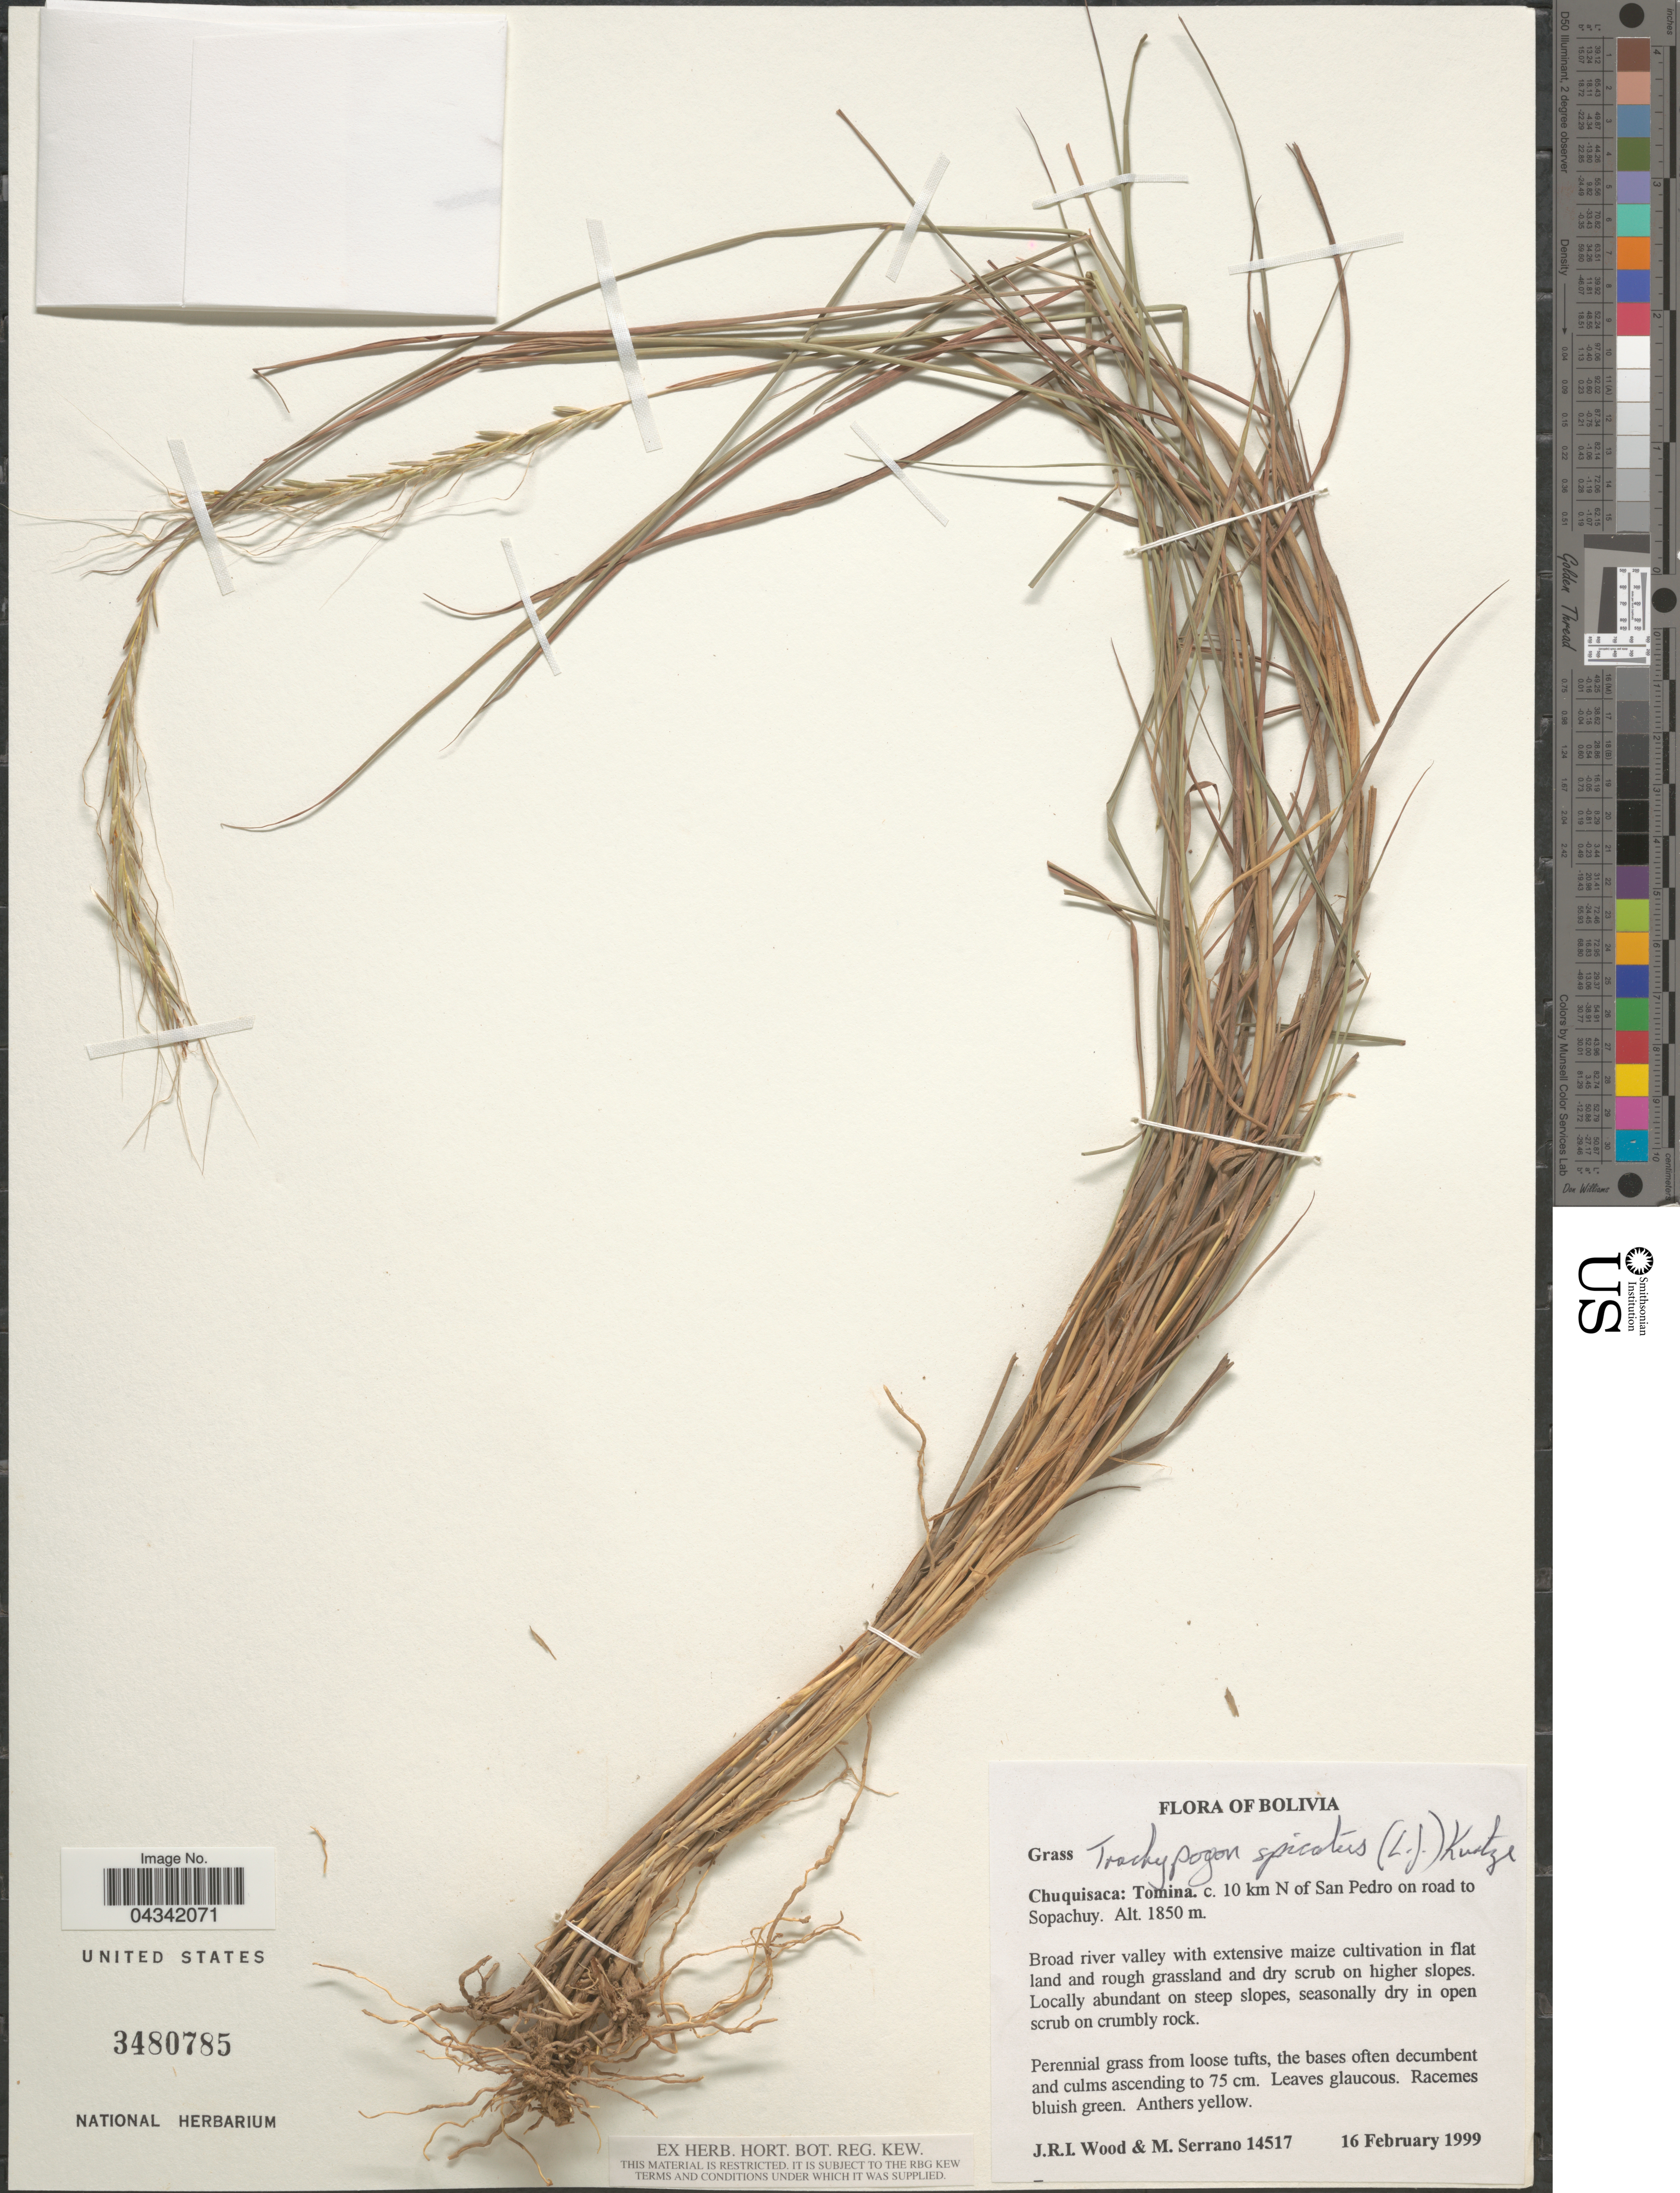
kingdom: Plantae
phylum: Tracheophyta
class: Liliopsida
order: Poales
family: Poaceae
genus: Trachypogon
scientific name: Trachypogon spicatus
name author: (L. f.) Kuntze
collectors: J. R. I. Wood & M. Serrano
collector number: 14517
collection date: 1999-02-16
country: Bolivia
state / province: Chuquisaca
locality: Tomina. C. 10 km N of San Pedro on road to Sopachuy.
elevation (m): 1850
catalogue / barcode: US 3480785